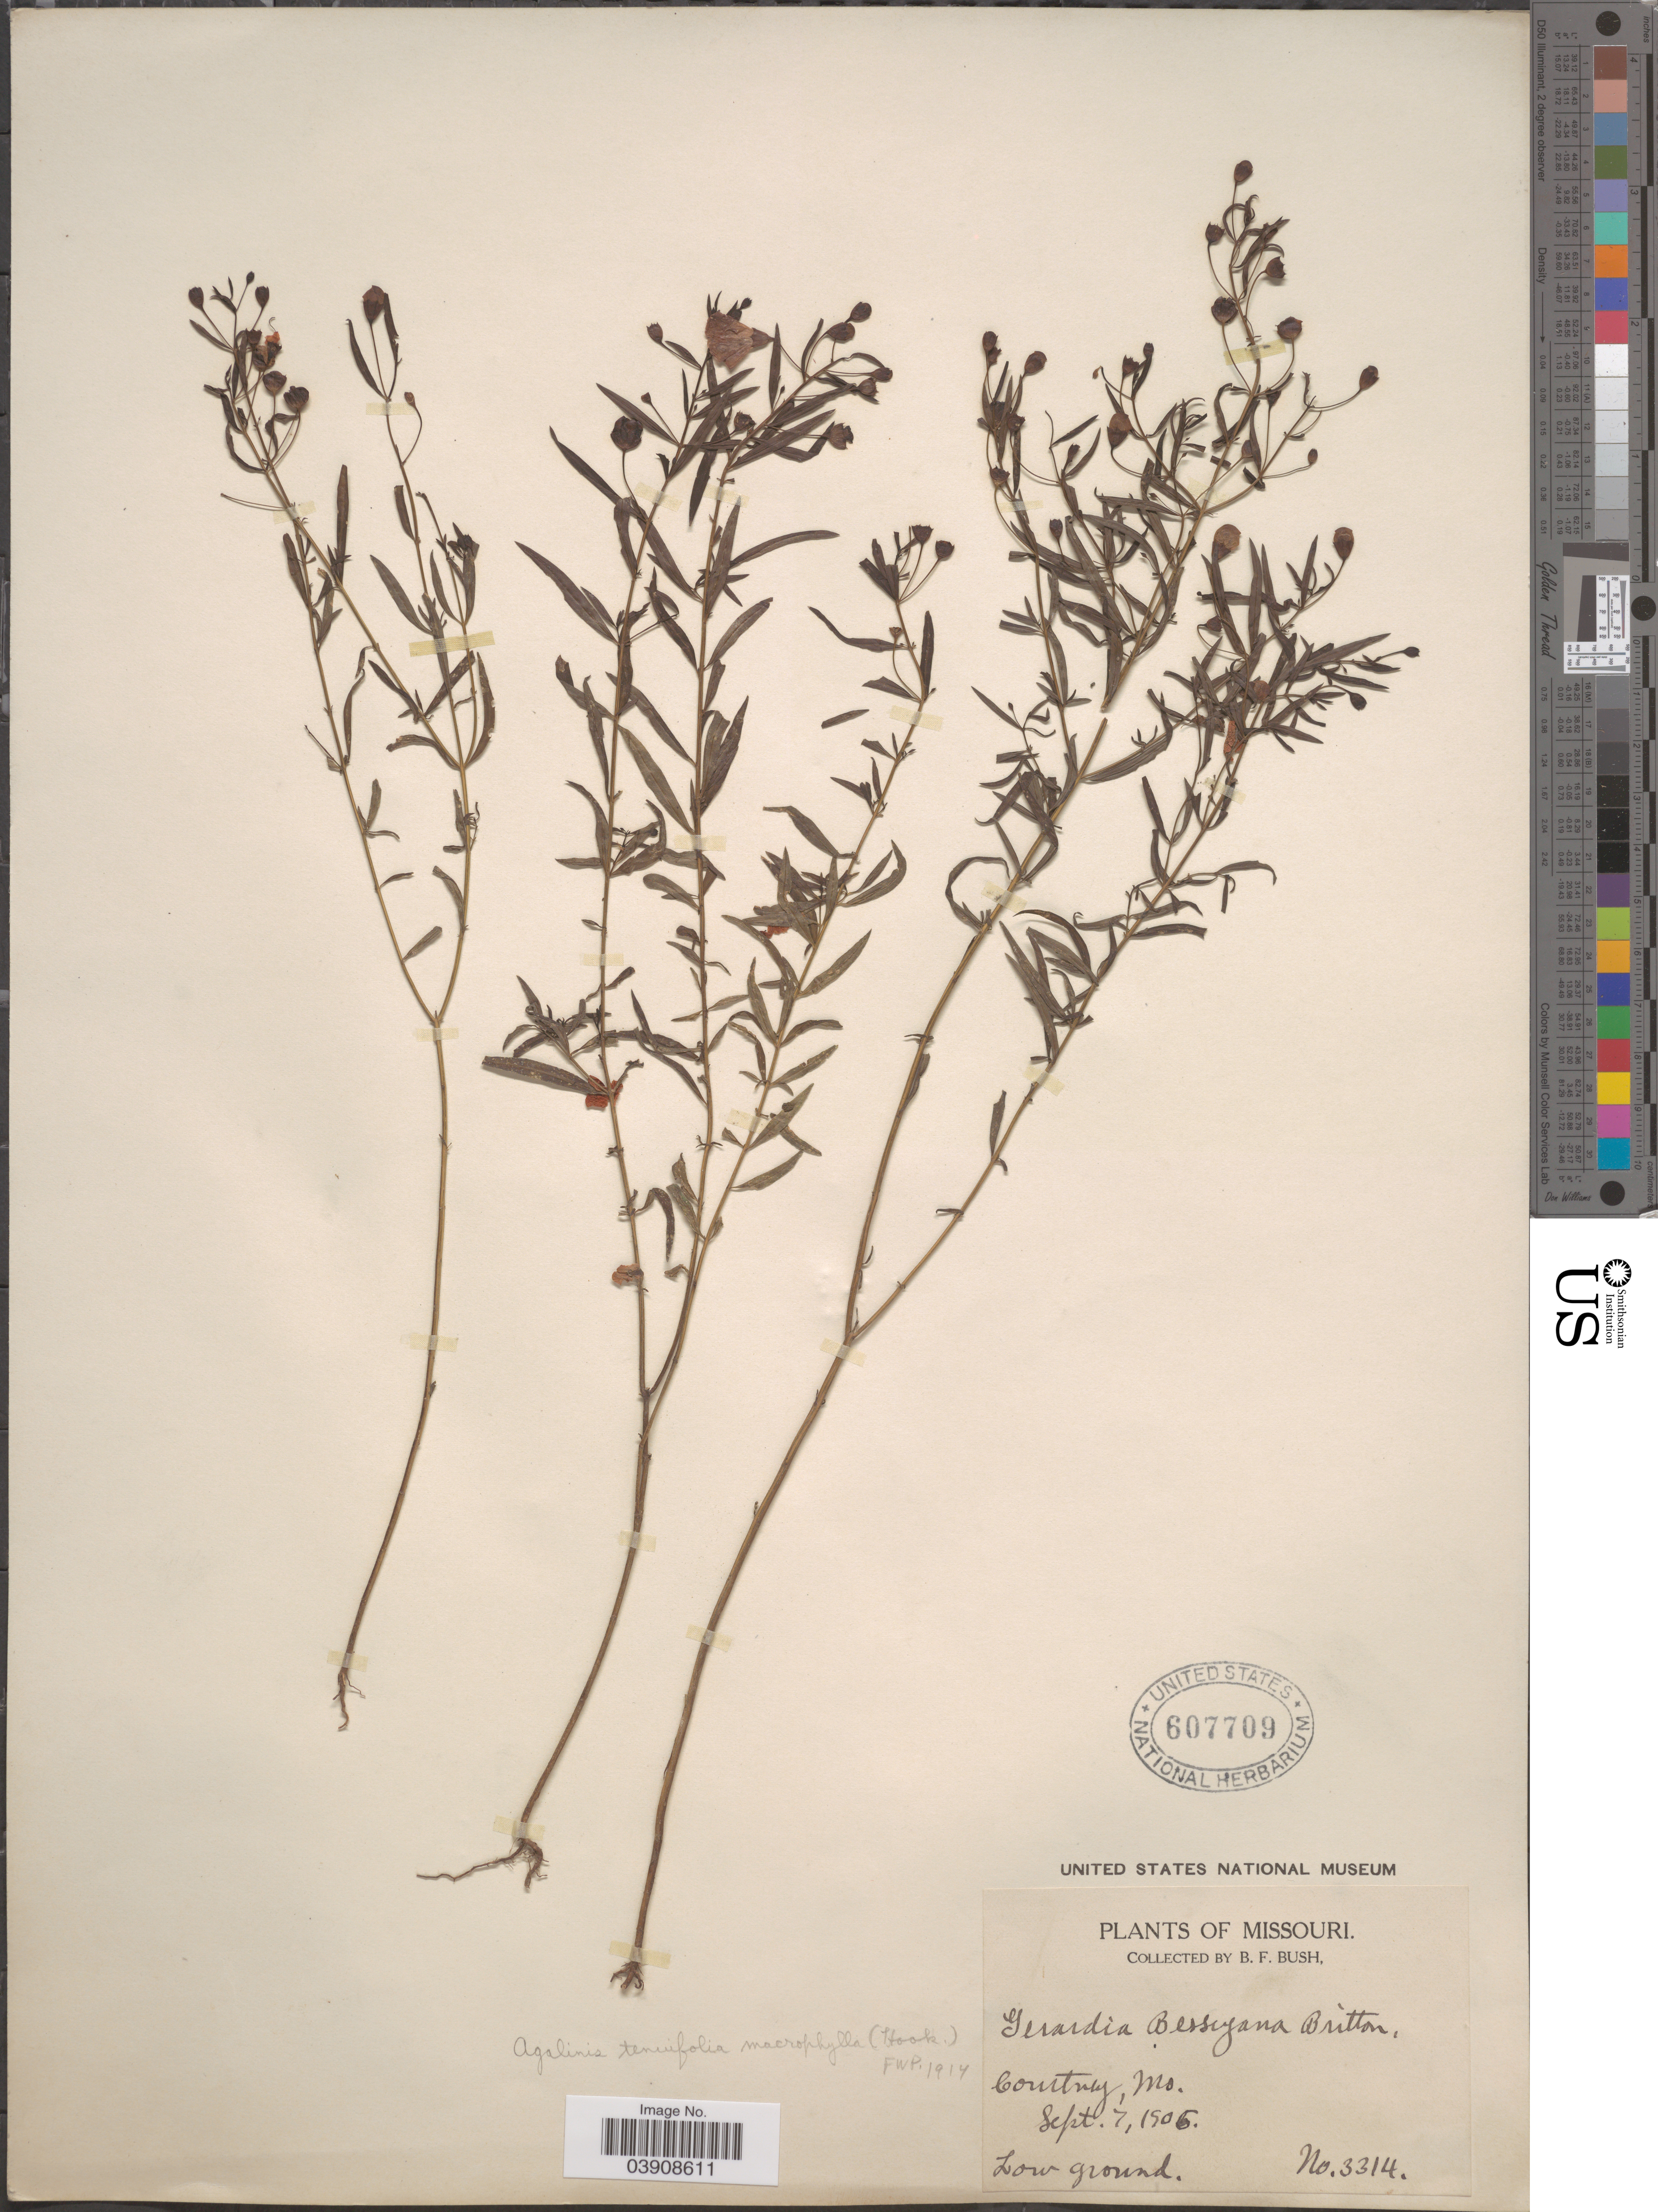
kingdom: Plantae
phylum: Tracheophyta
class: Magnoliopsida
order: Lamiales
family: Orobanchaceae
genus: Agalinis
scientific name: Agalinis tenuifolia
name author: (Vahl) Raf.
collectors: B. F. Bush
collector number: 3314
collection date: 1906-09-07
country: United States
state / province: Missouri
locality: Courtney.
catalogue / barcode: US 607709